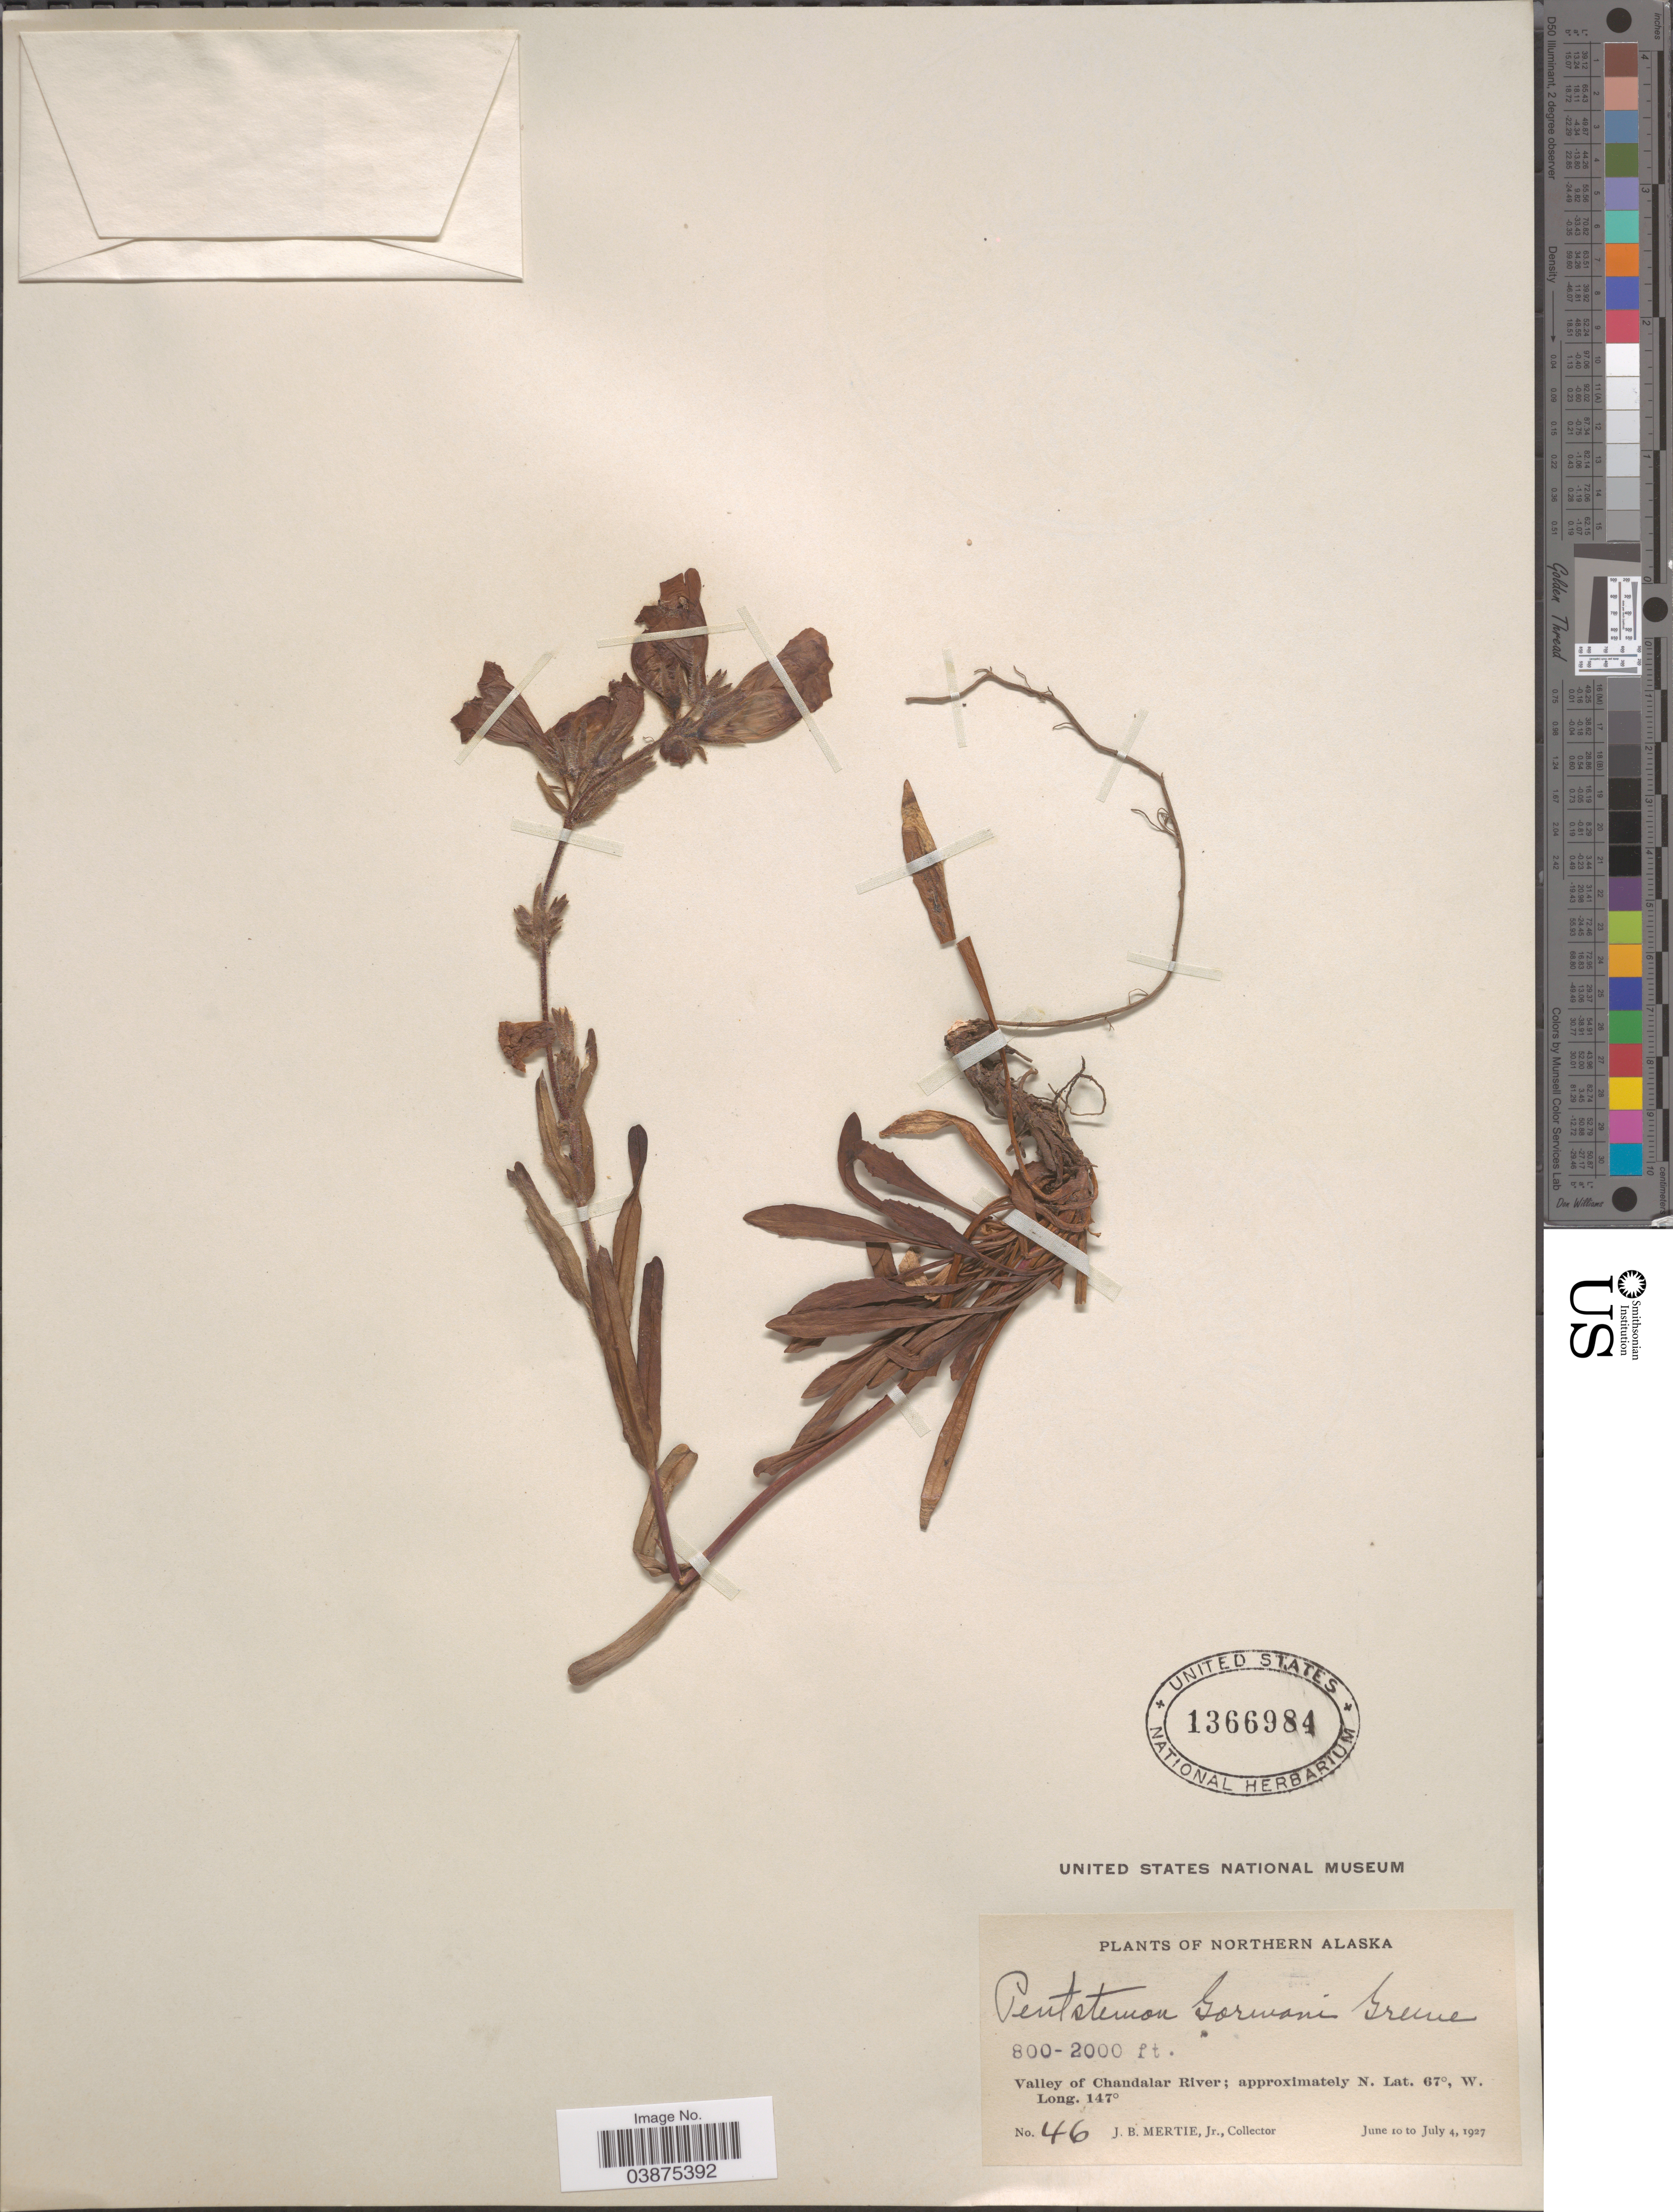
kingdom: Plantae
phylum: Tracheophyta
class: Magnoliopsida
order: Lamiales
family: Plantaginaceae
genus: Penstemon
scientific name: Penstemon gormanii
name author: Greene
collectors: J. Mertie Jr.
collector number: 46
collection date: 1927-06-10/1927-07-04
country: United States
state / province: Alaska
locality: Northern Alaska. Valley of Chandalar River.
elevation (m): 244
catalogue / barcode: US 1366984